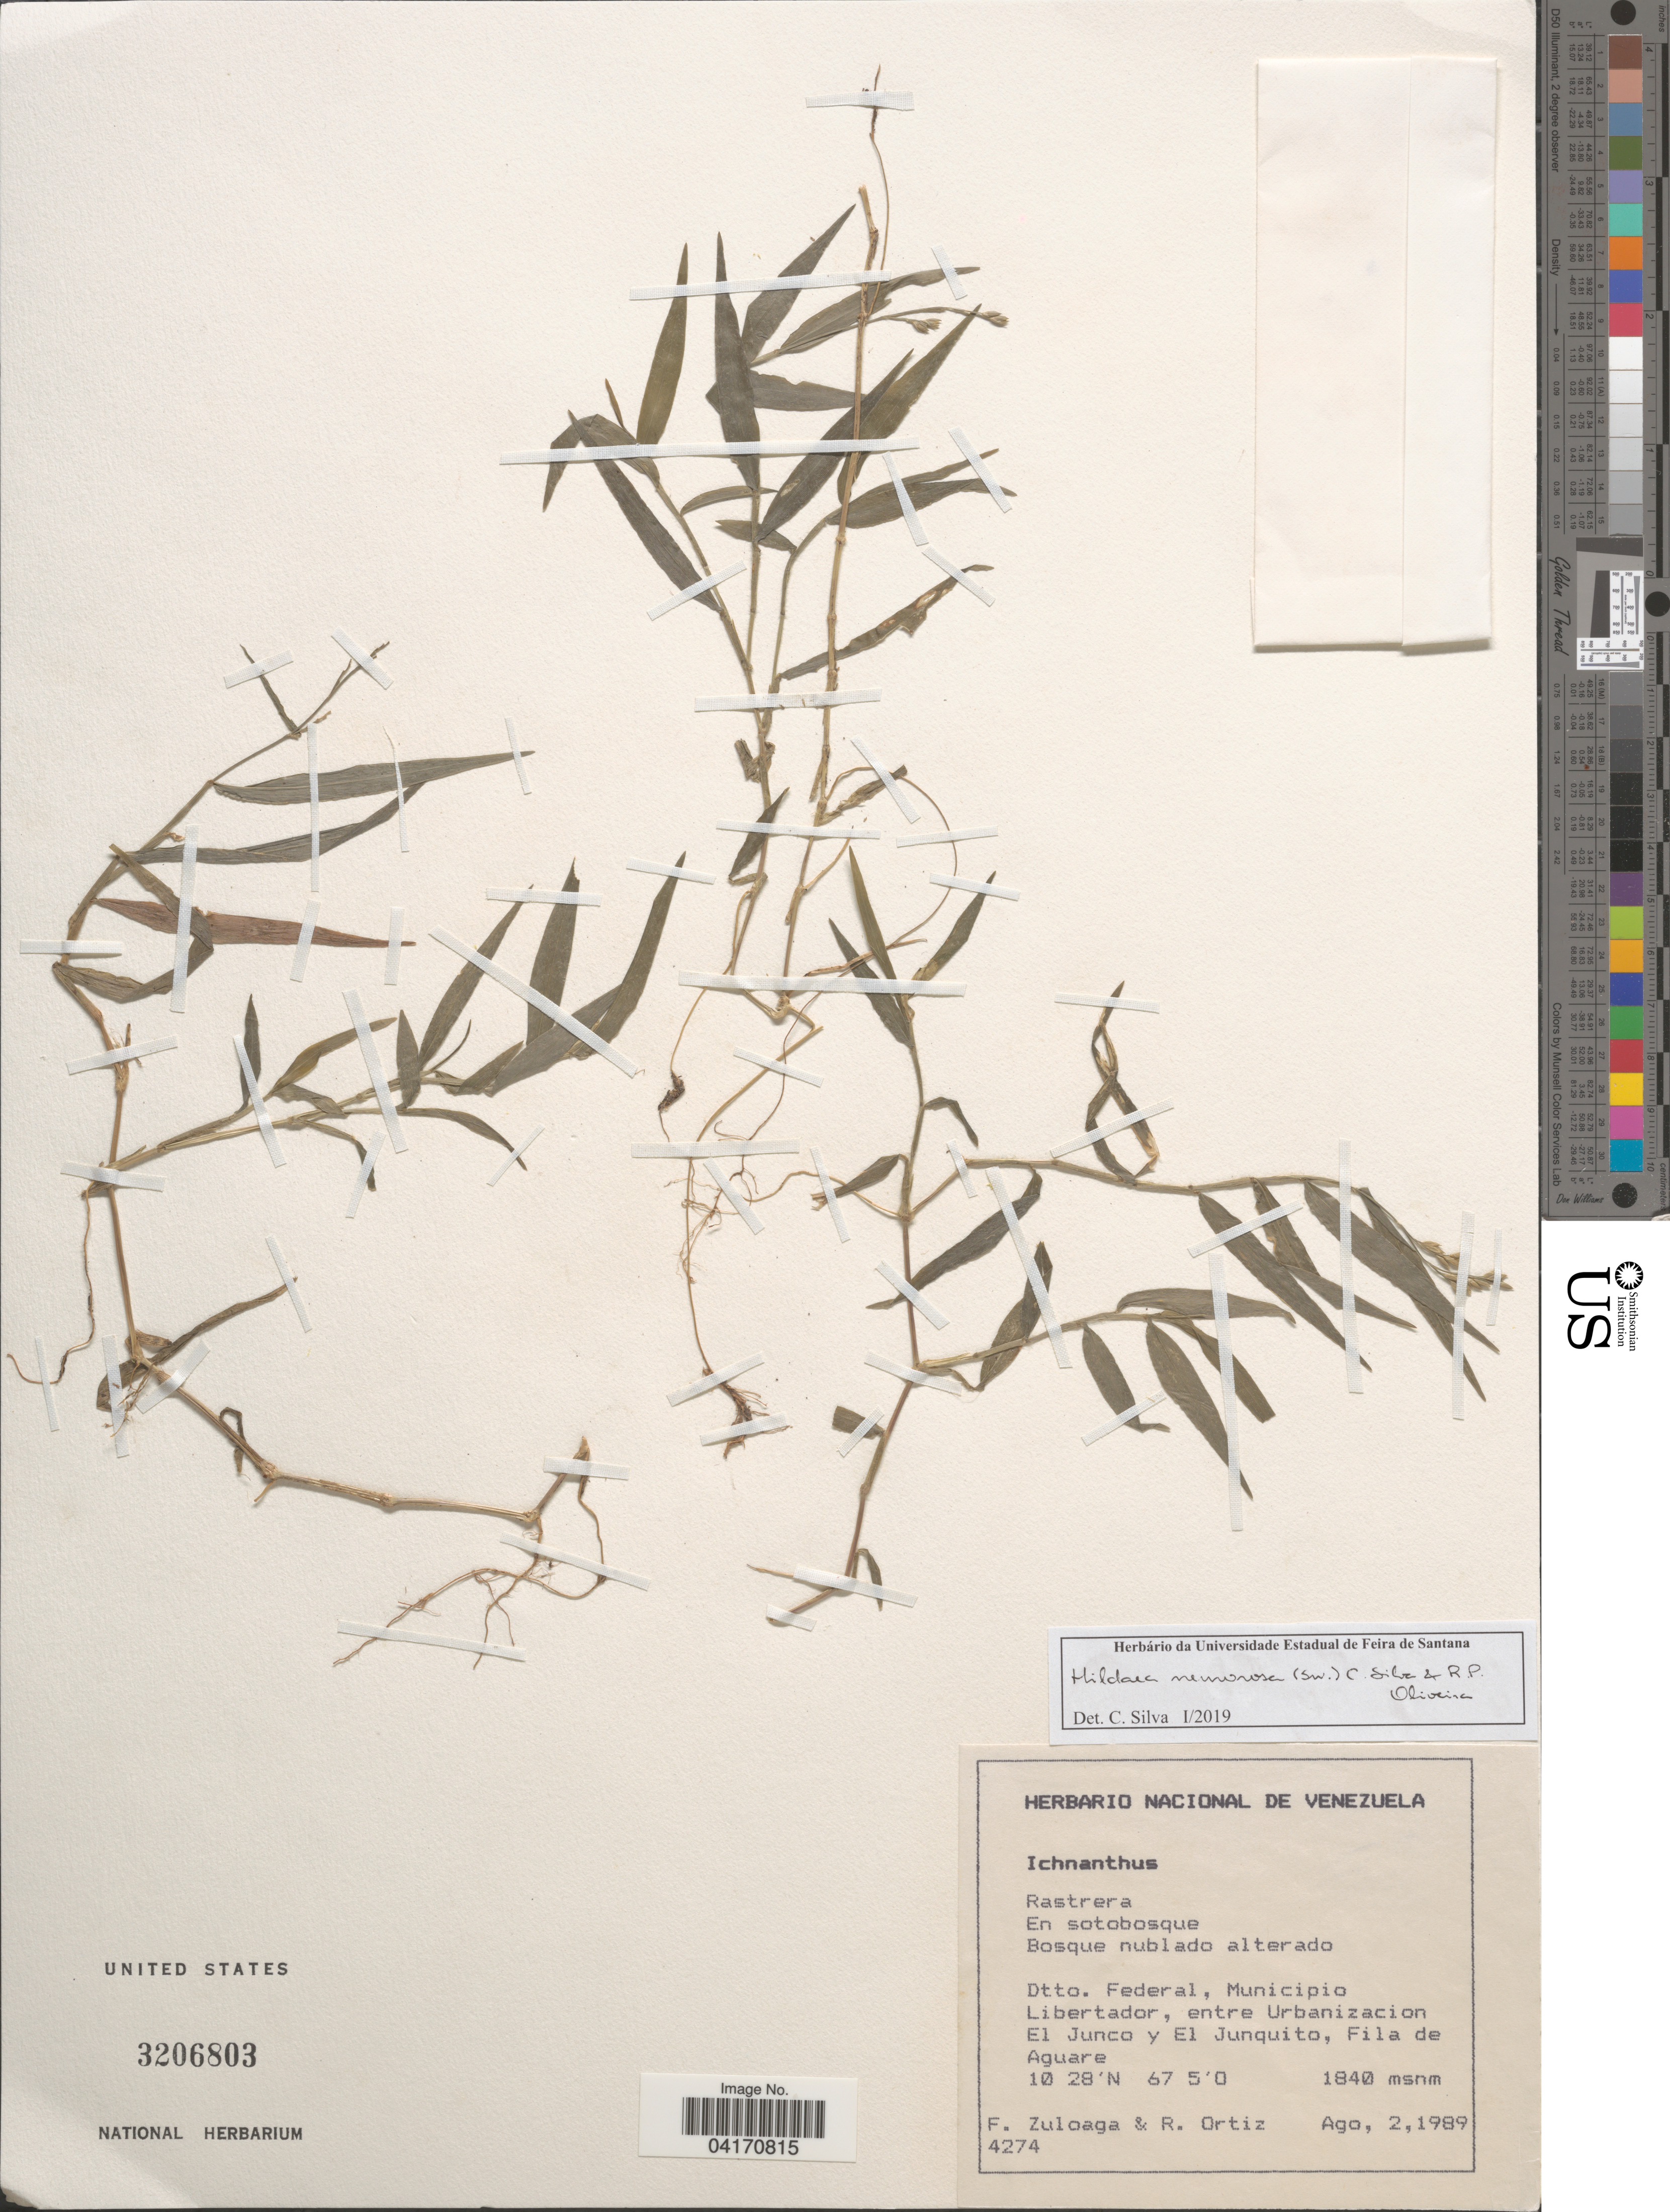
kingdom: Plantae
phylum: Tracheophyta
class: Liliopsida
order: Poales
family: Poaceae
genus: Hildaea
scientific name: Hildaea nemorosa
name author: (Sw.) C. Silva & R.P. Oliveira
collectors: F. Zuloaga & R. Ortiz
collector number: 4274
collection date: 1989-08-02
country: Venezuela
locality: Dtto. Federal, Municipio Libertador, entre Urbanizacion El Junco y El Junquito, Fila de Aguare.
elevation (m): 1840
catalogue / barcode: US 3206803